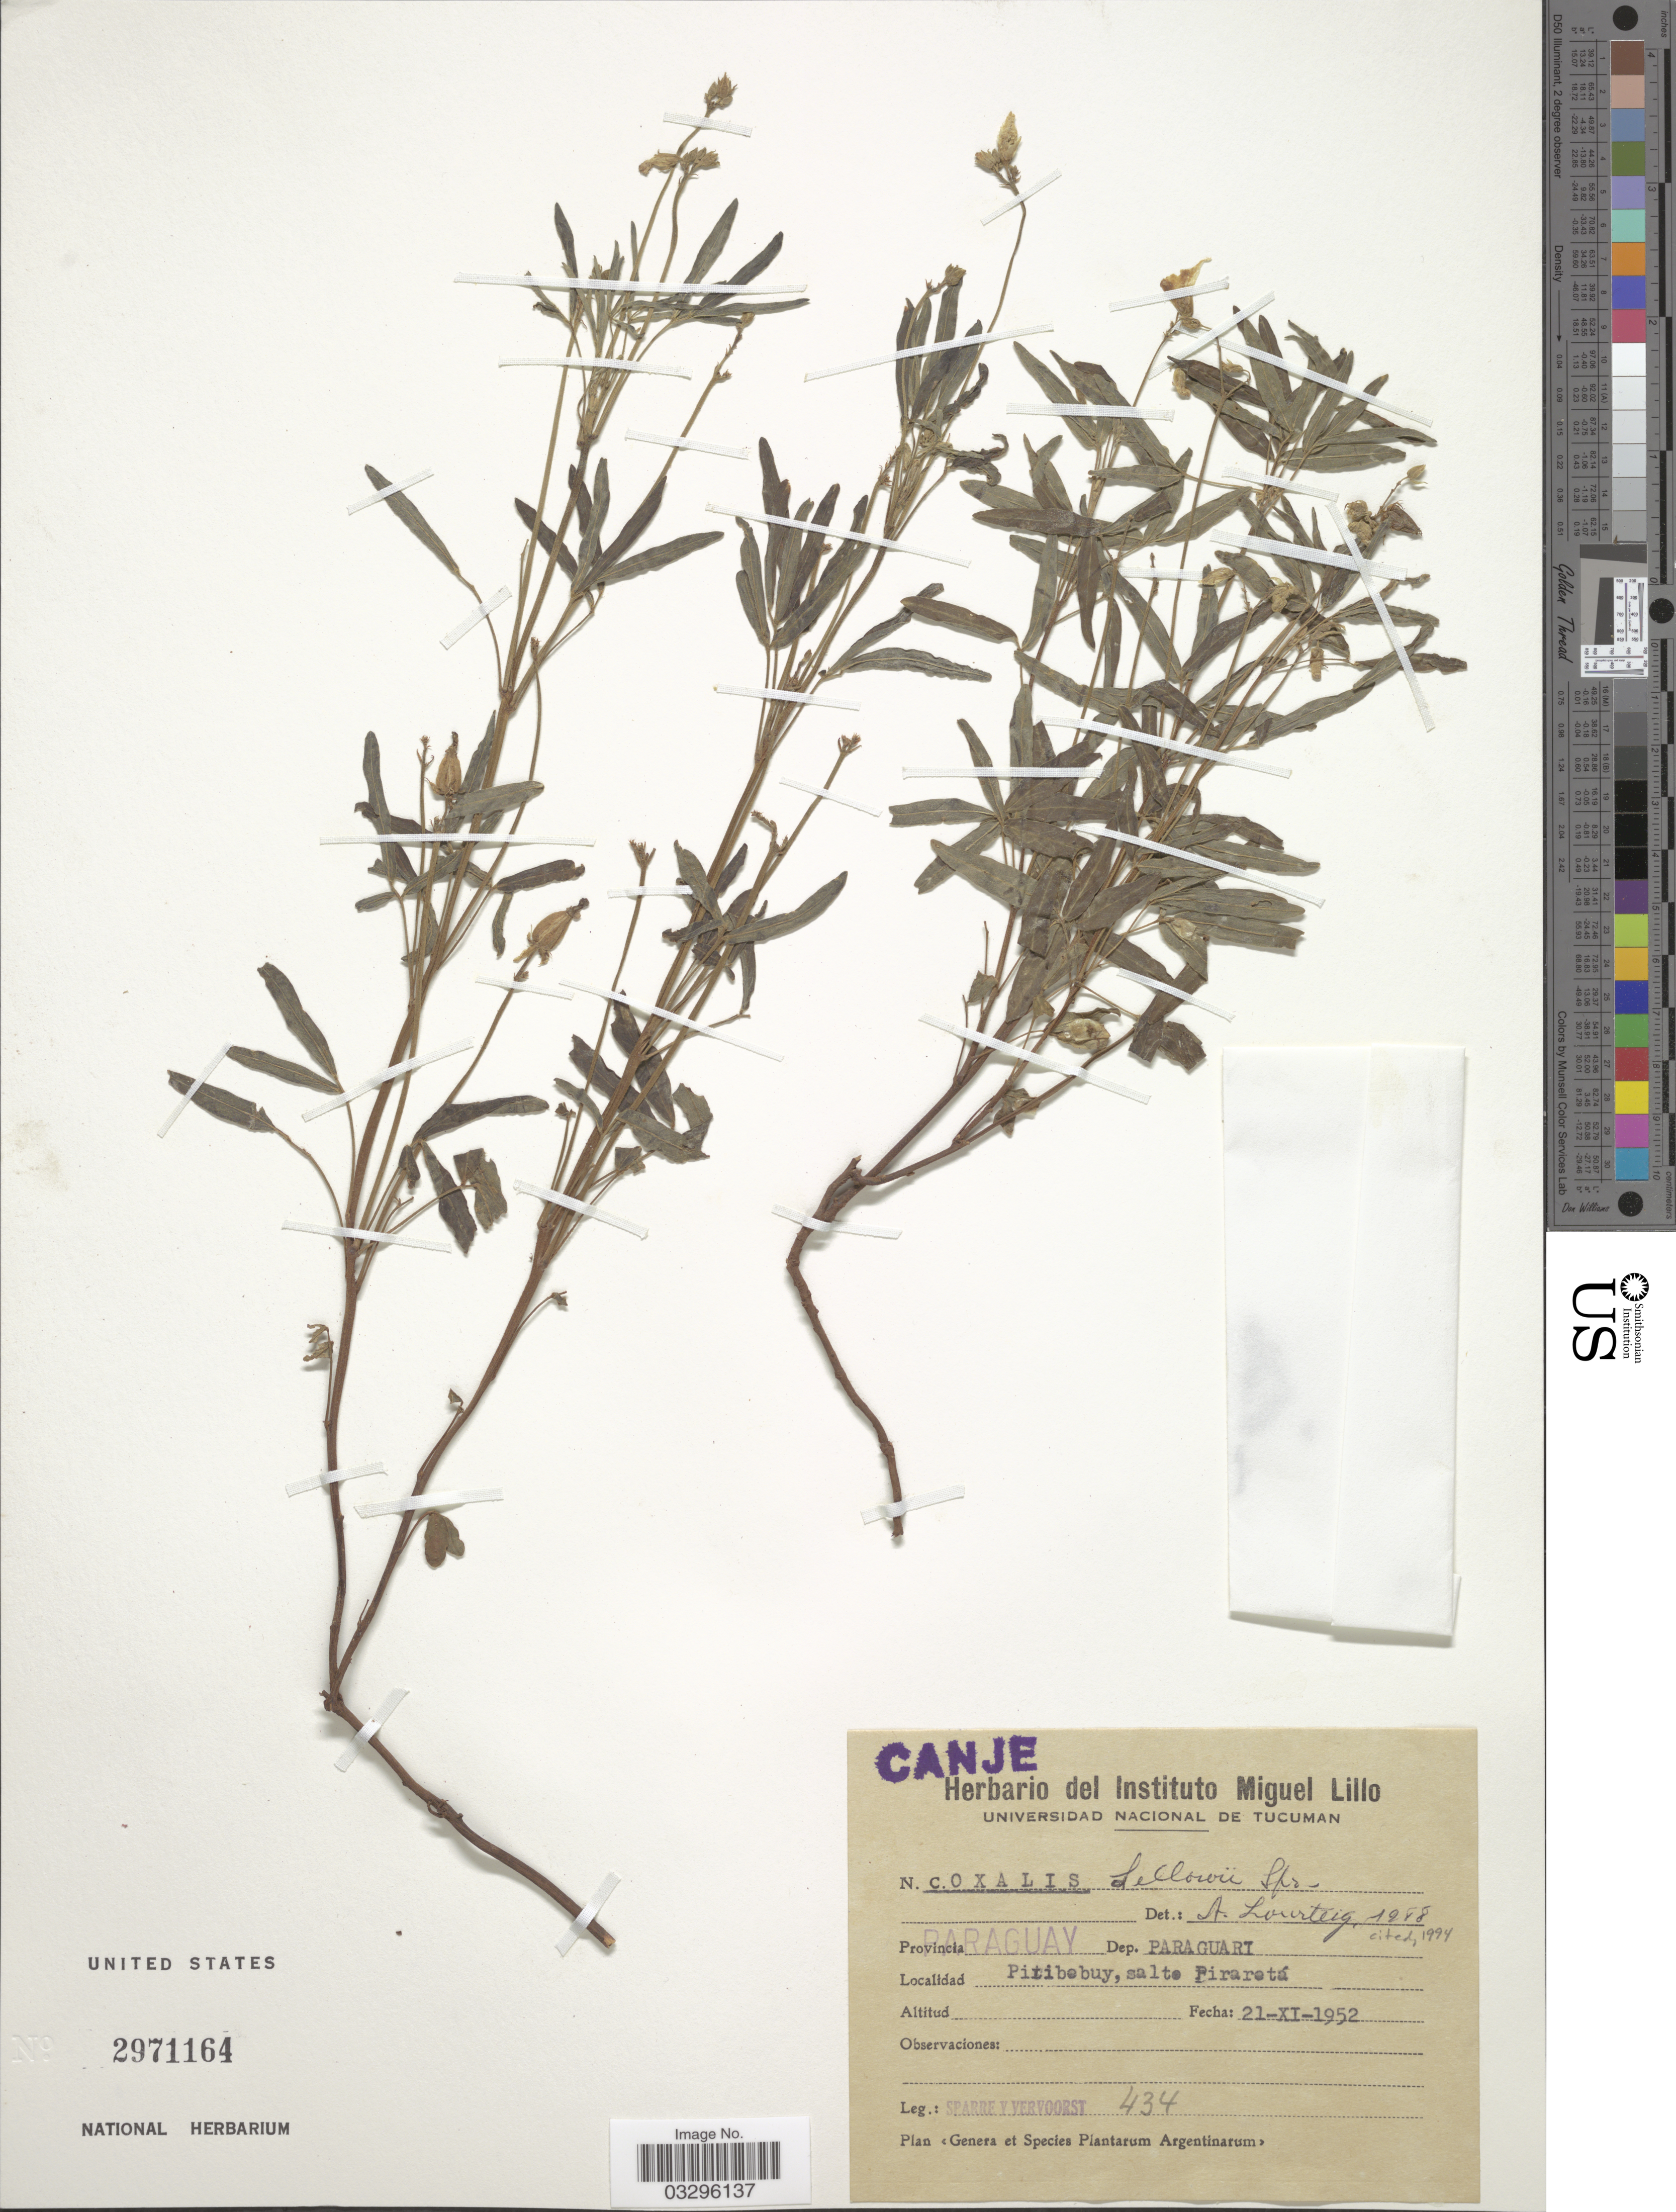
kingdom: Plantae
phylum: Tracheophyta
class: Magnoliopsida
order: Oxalidales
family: Oxalidaceae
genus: Oxalis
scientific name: Oxalis sellowii var. sellowii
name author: Spreng.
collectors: Sparre & Vervoorst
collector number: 434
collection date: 1952-11-21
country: Paraguay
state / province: Paraguari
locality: Provincia Paraguay. Dep. Paraguari. Pitibebuy, salto Piraretá.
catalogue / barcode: US 2971164